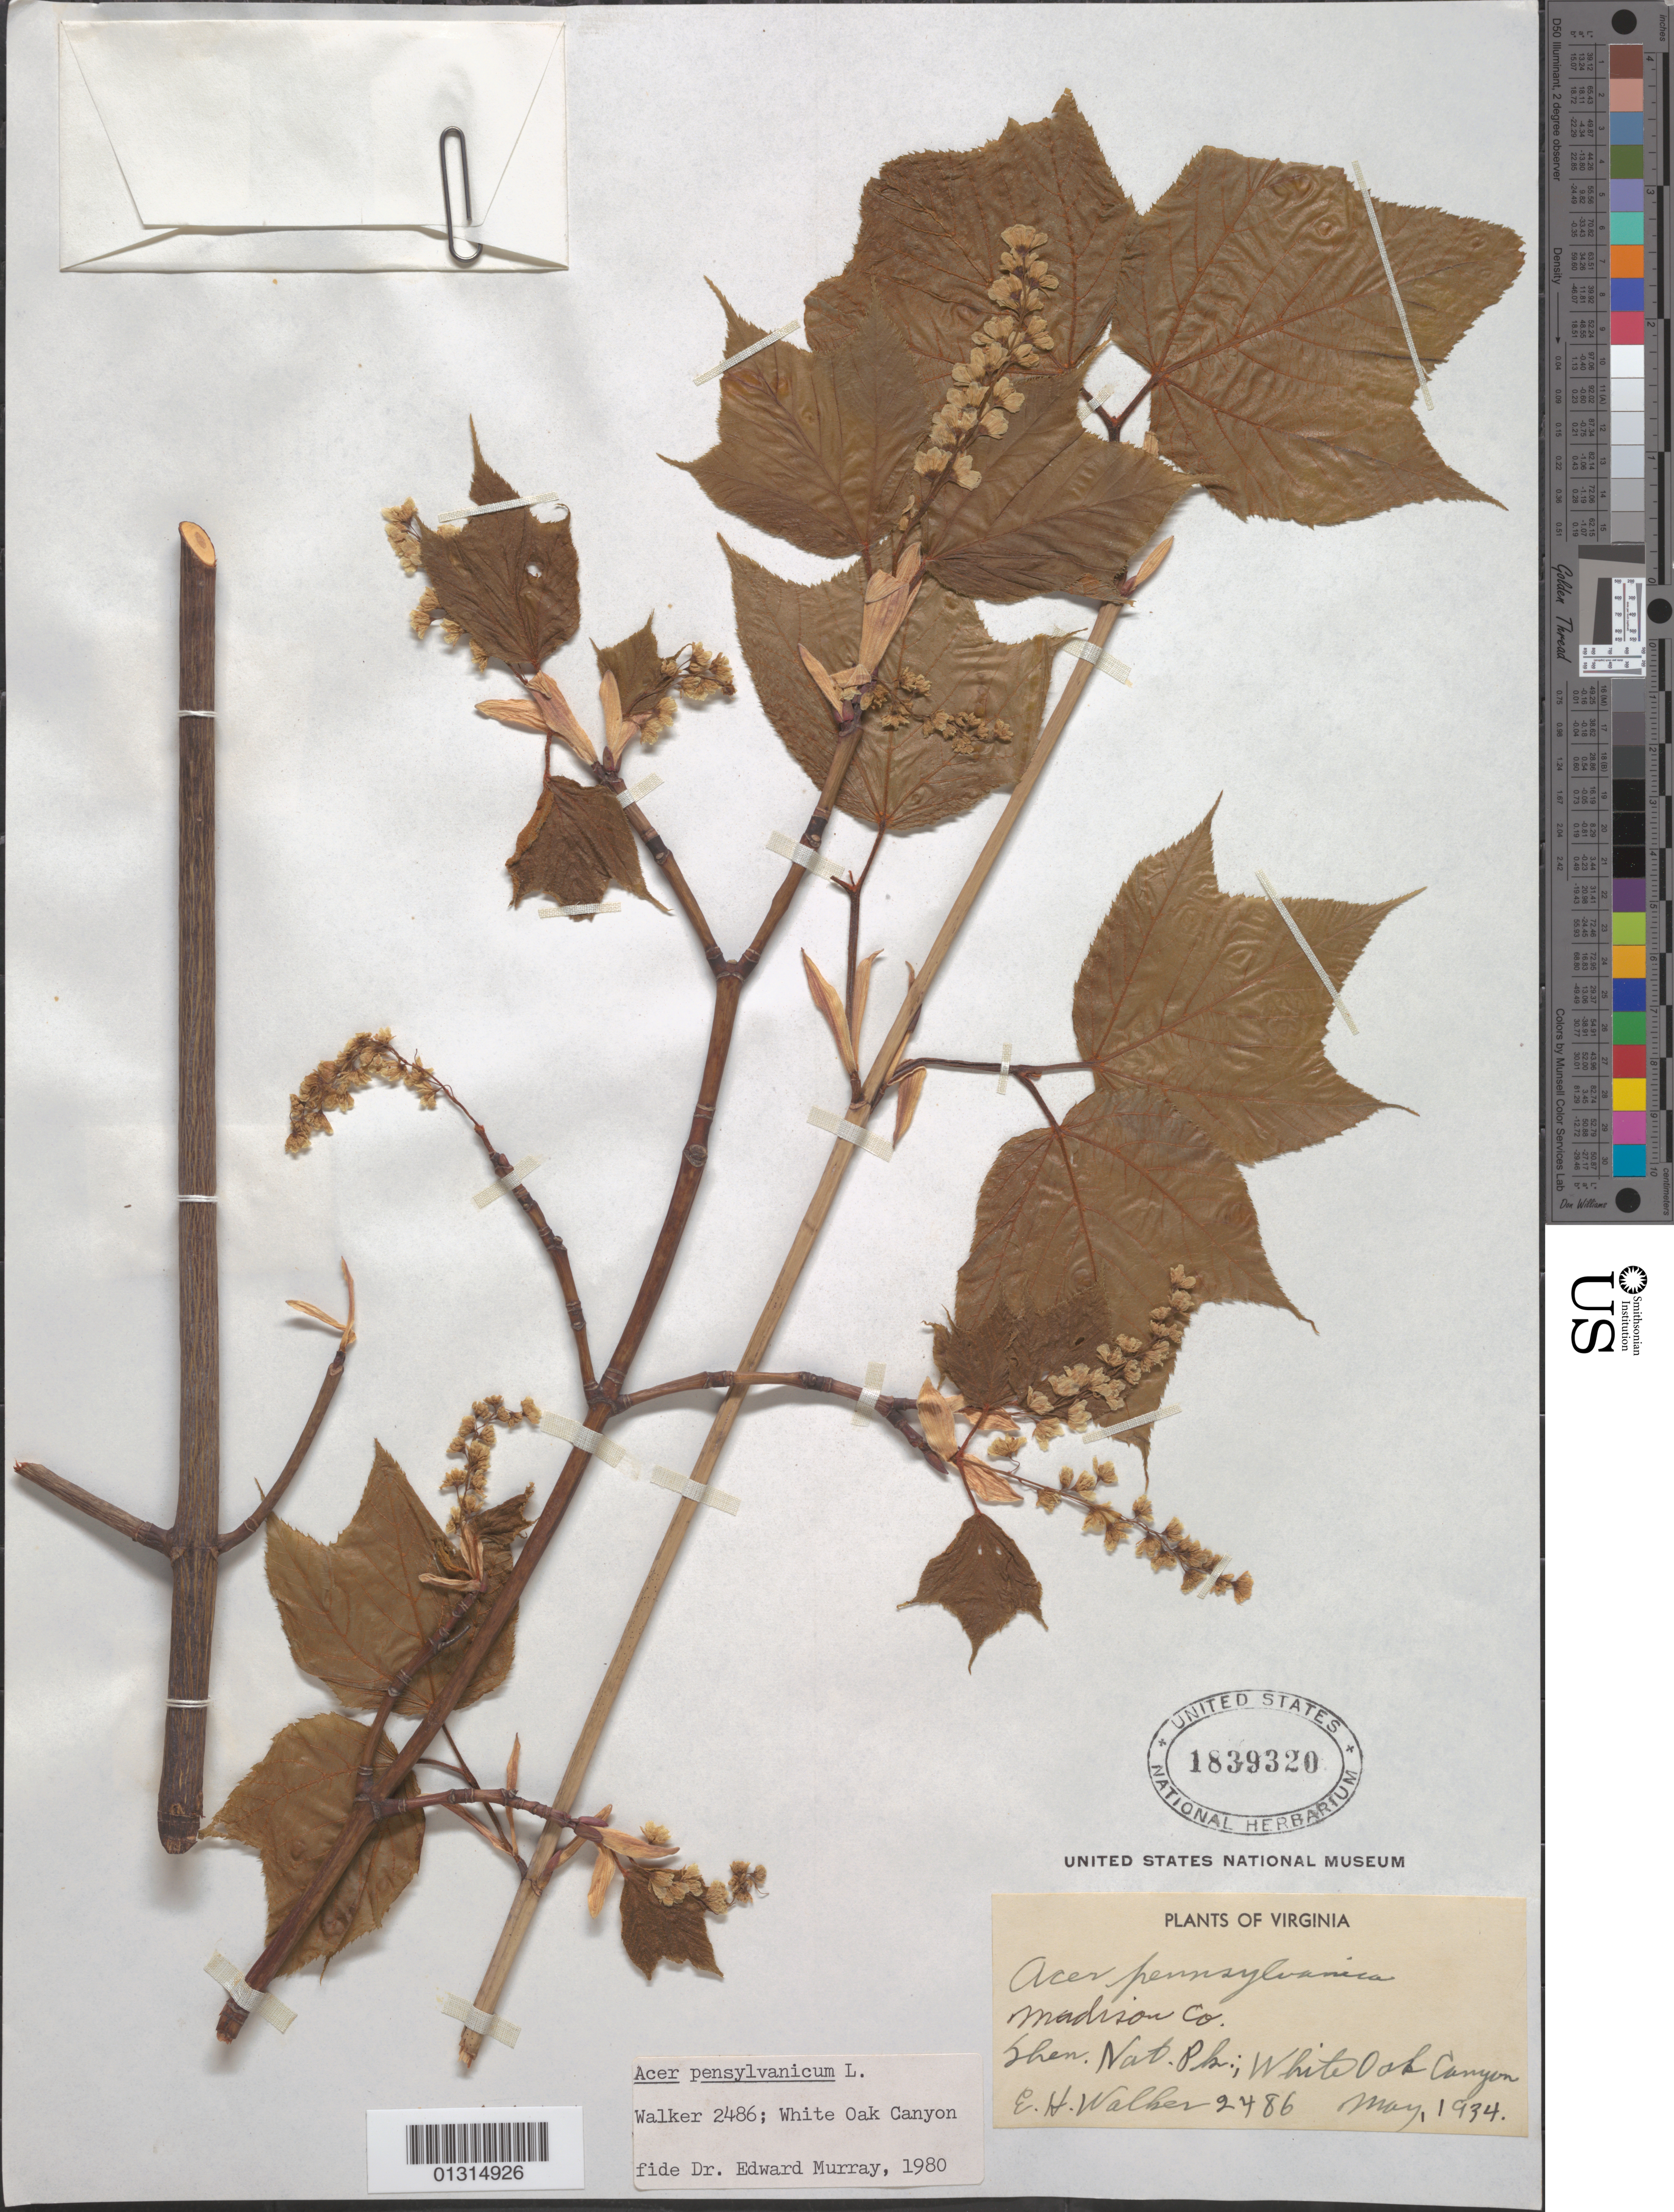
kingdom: Plantae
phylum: Tracheophyta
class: Magnoliopsida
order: Sapindales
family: Sapindaceae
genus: Acer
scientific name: Acer pensylvanicum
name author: L.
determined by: Murray, Edward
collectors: E. H. Walker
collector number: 2486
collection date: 1934-05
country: United States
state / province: Virginia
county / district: Madison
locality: Shenandoah National Park, White Oak Canyon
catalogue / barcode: US 1839320